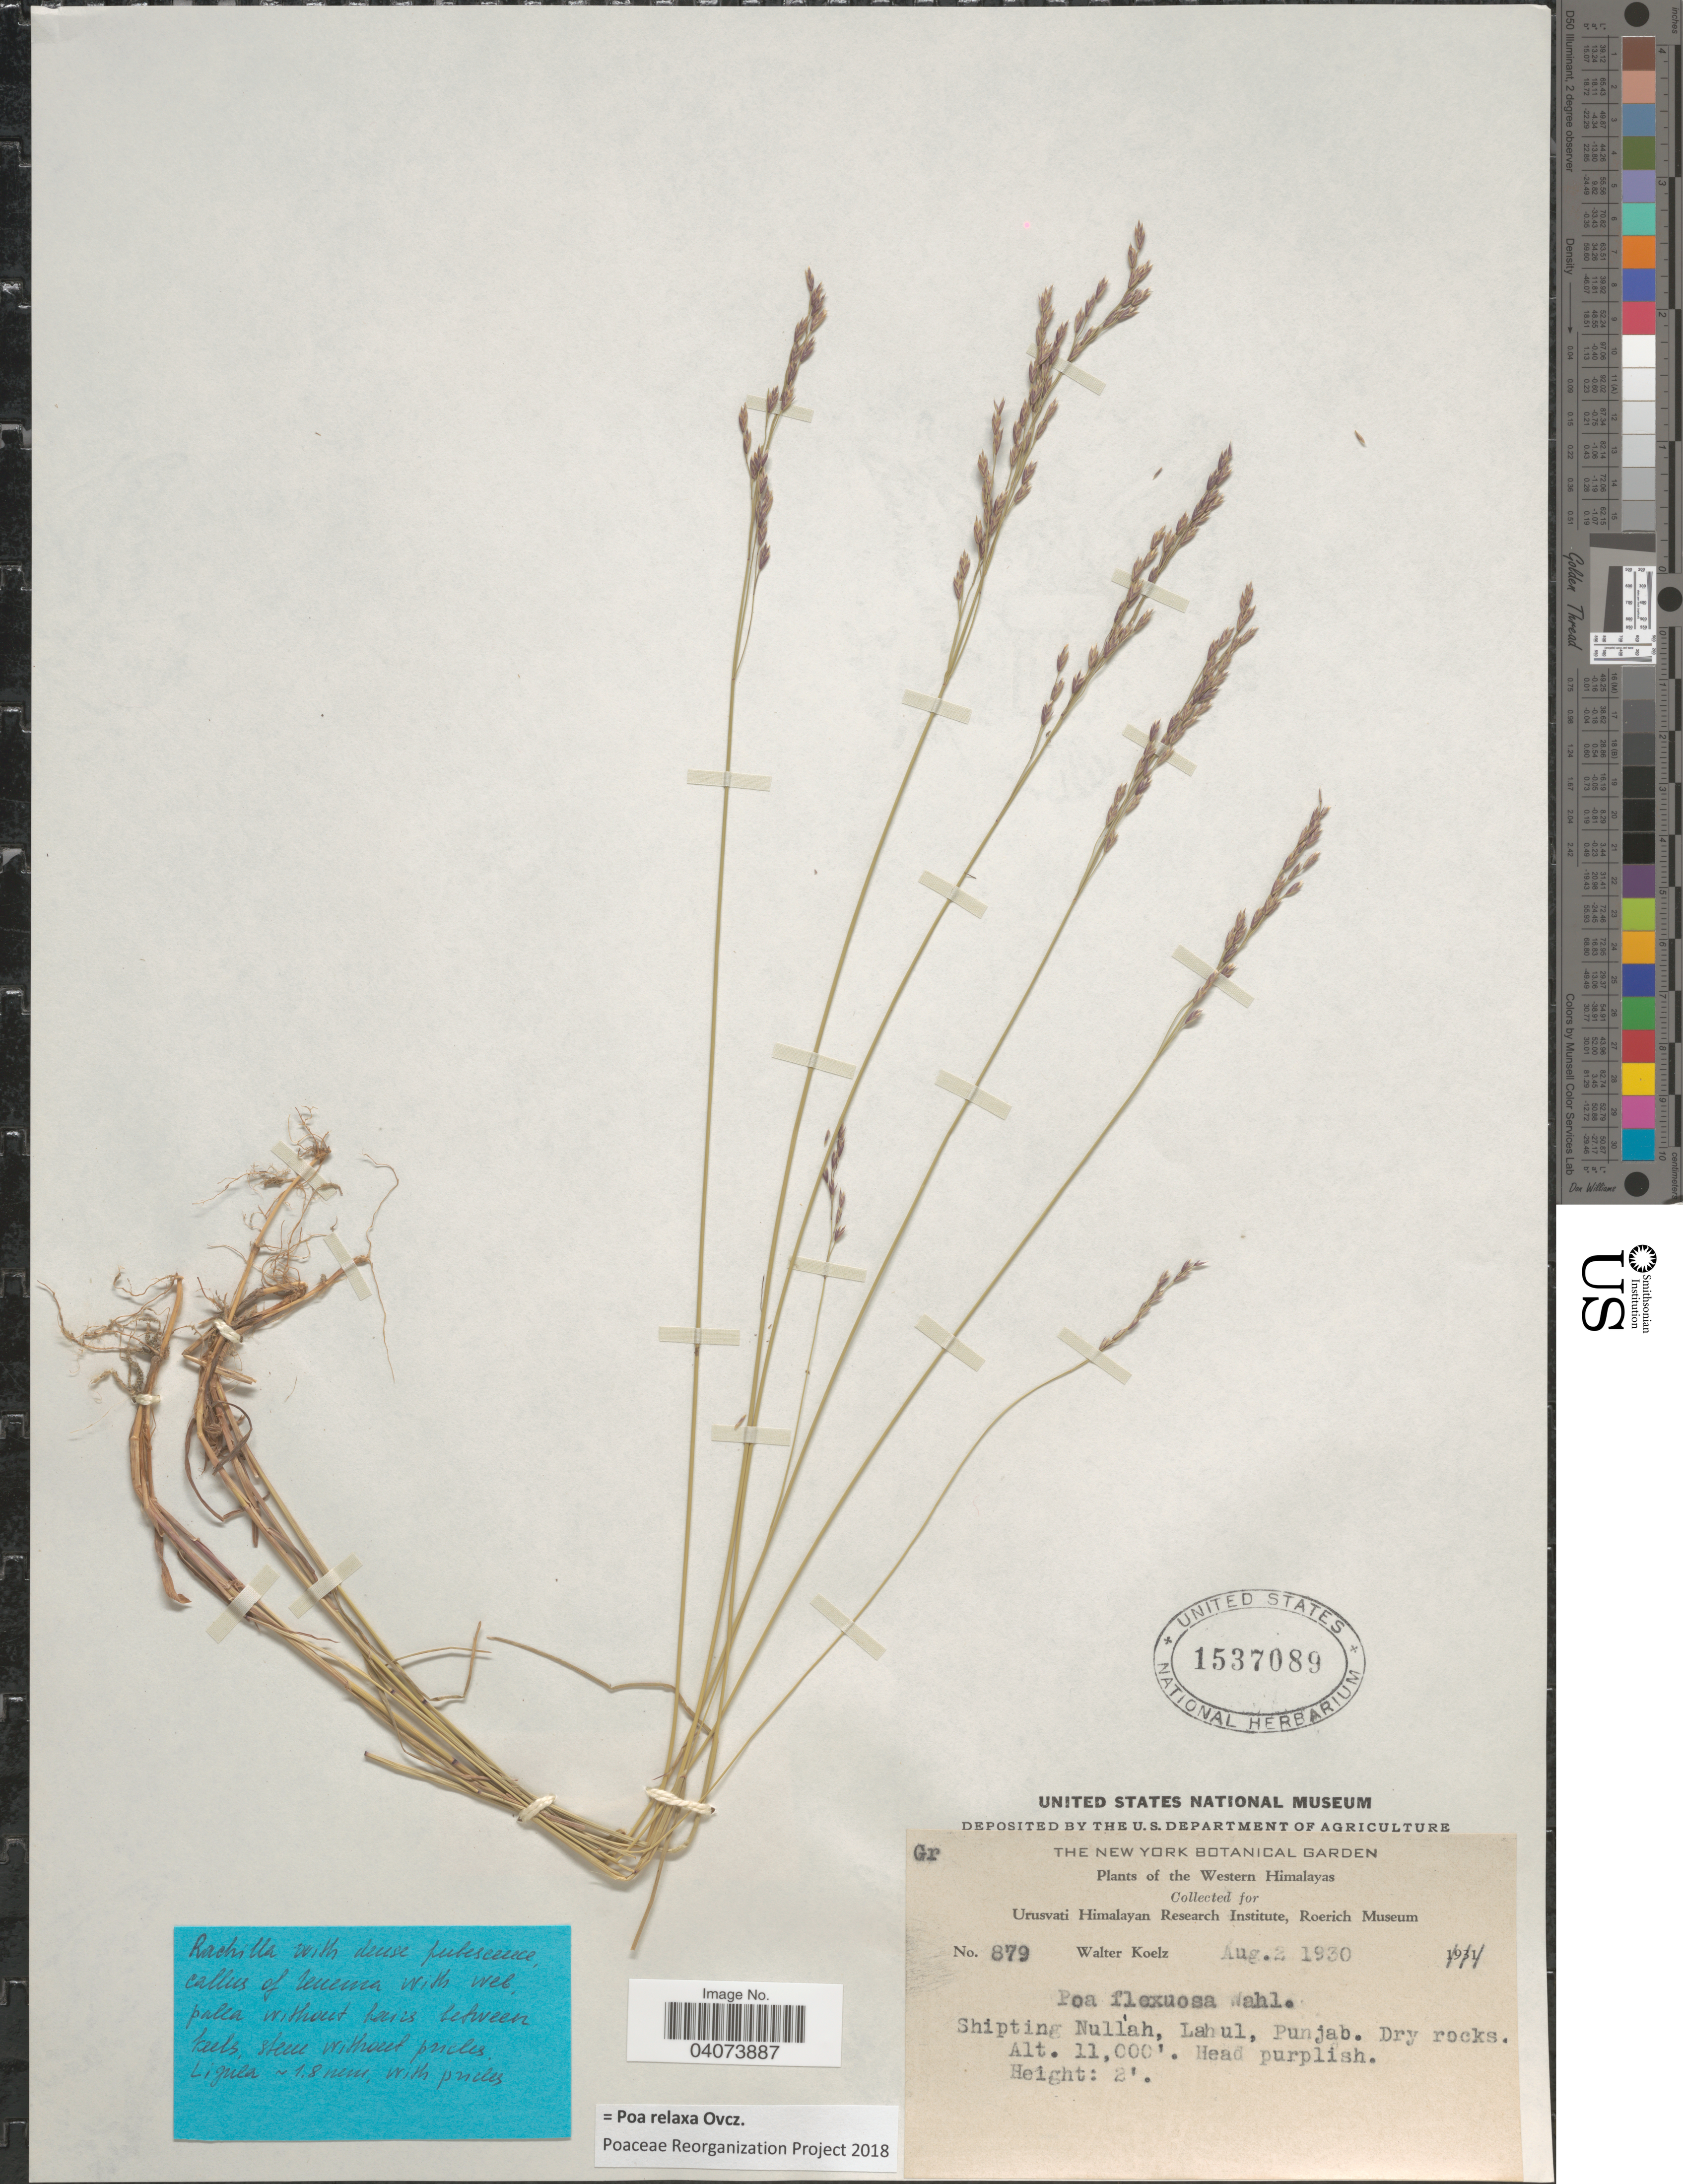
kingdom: Plantae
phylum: Tracheophyta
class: Liliopsida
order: Poales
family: Poaceae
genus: Poa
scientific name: Poa relaxa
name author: Ovcz.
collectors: W. N. Koelz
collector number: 879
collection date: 1930-08-02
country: India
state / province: Punjab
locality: The Western Himalayas. Shipting Nullah, Lahul.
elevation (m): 3353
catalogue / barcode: US 1537089